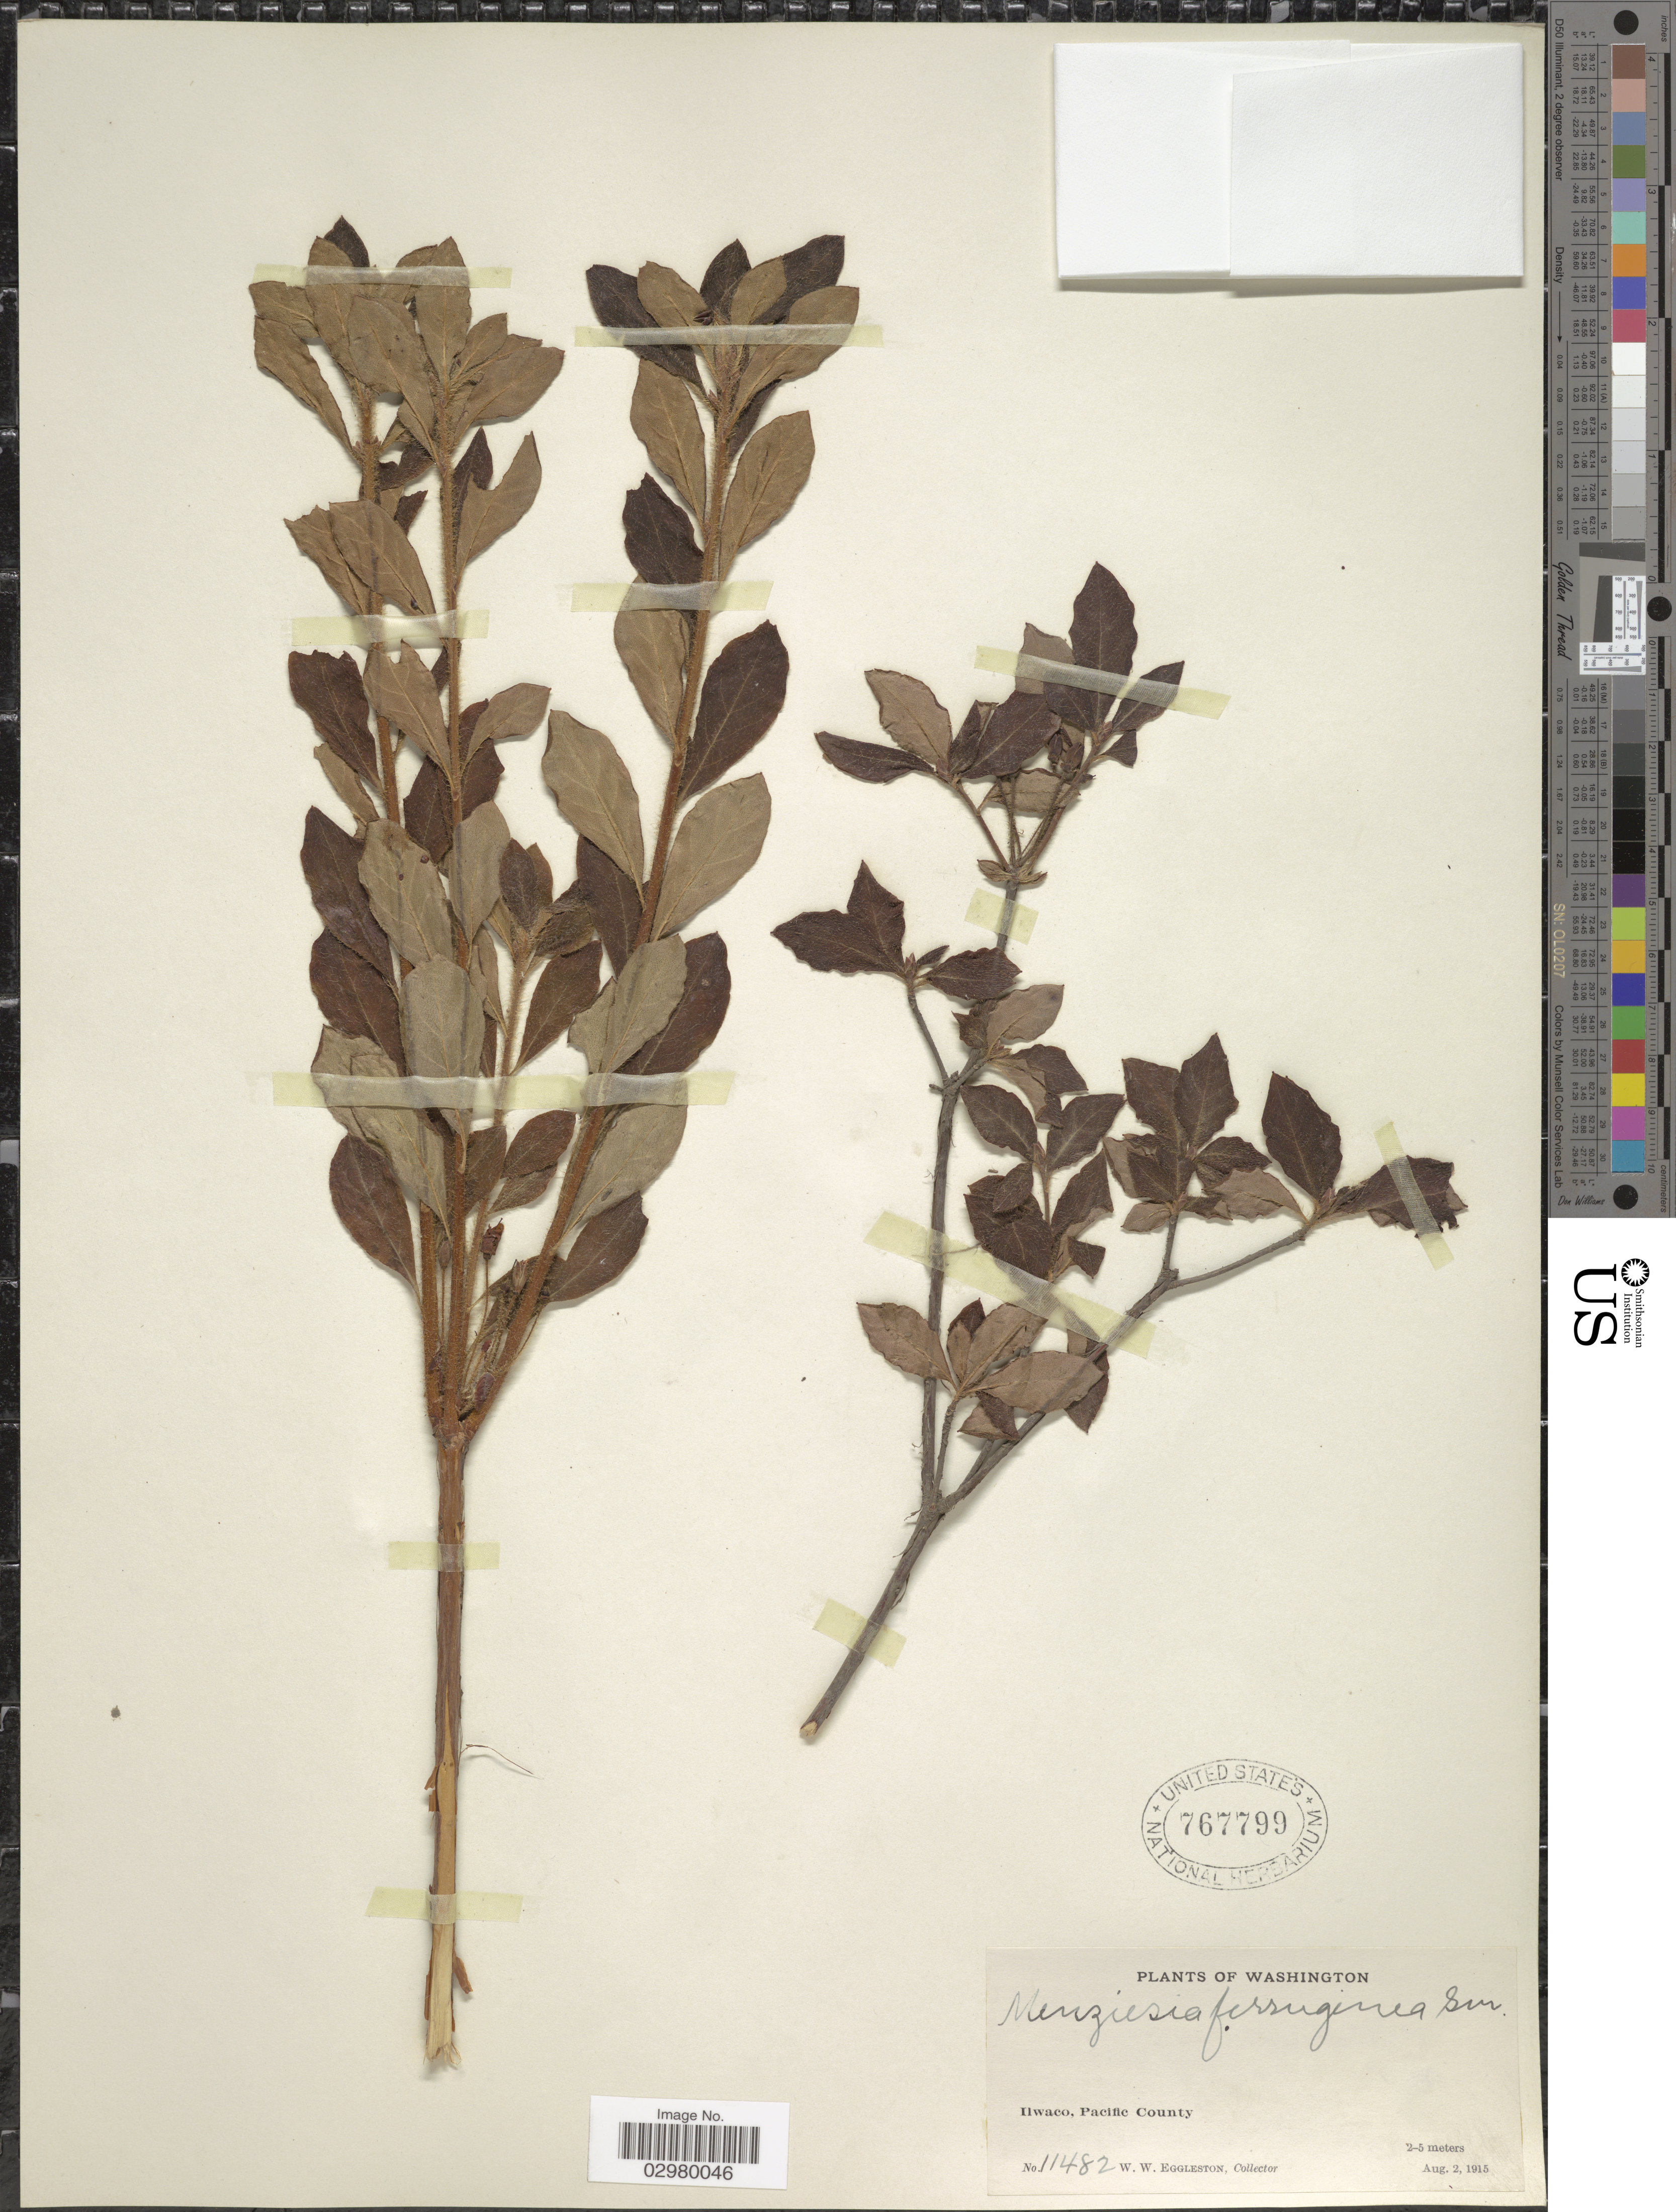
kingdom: Plantae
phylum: Tracheophyta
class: Magnoliopsida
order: Ericales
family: Ericaceae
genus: Menziesia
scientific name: Menziesia ferruginea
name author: Sm.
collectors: W. W. Eggleston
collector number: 11482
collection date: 1915-08-02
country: United States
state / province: Washington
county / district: Pacific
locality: Ilwaco, Pacific County.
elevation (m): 2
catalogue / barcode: US 767799